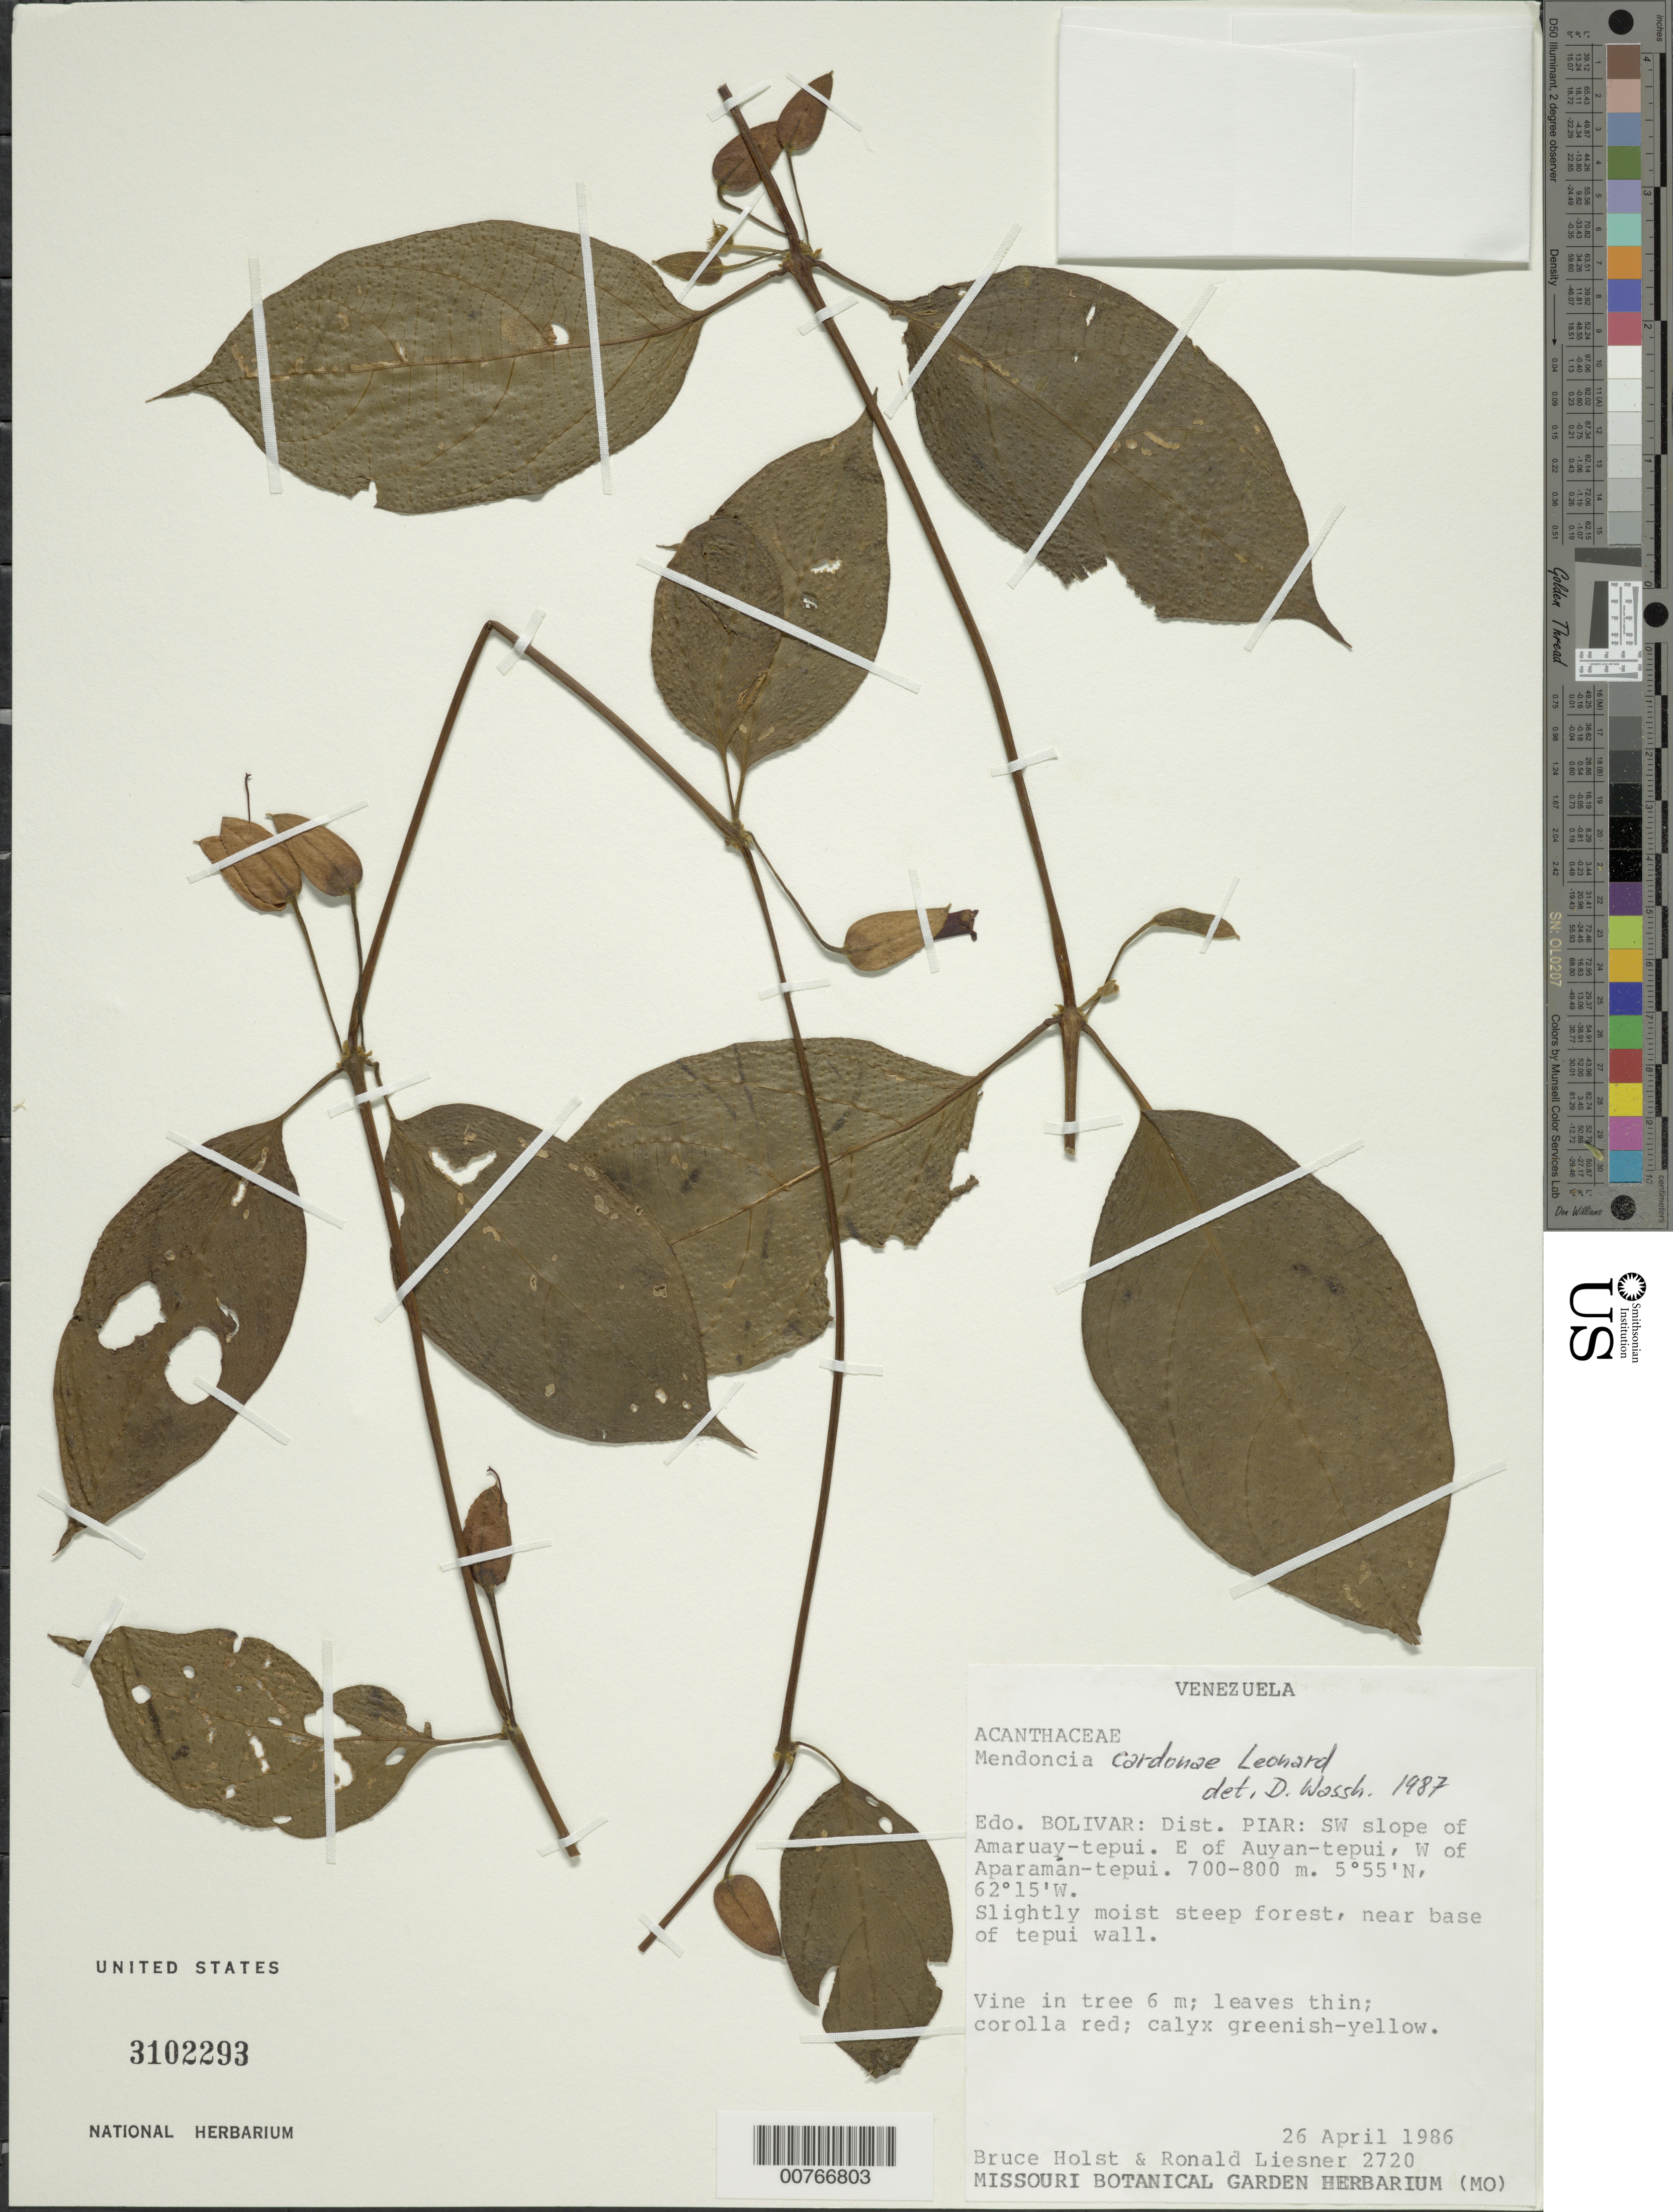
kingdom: Plantae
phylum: Tracheophyta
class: Magnoliopsida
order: Lamiales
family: Acanthaceae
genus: Mendoncia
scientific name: Mendoncia cardonae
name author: Leonard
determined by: Wasshausen, Dieter C., (BOT), Smithsonian Institution - National Museum of Natural History (UNITED STATES)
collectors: B. Holst & R. L. Liesner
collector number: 2720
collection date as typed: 26-Apr-86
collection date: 1986-04-26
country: Venezuela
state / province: Bolívar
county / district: Piar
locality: Amaruay-tepuí, SW slope, E of Auyan-tepuí, W of Aparamán-tepuí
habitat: Slightly moist steep forest, near base of tepui wall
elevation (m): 700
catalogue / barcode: US 3102293